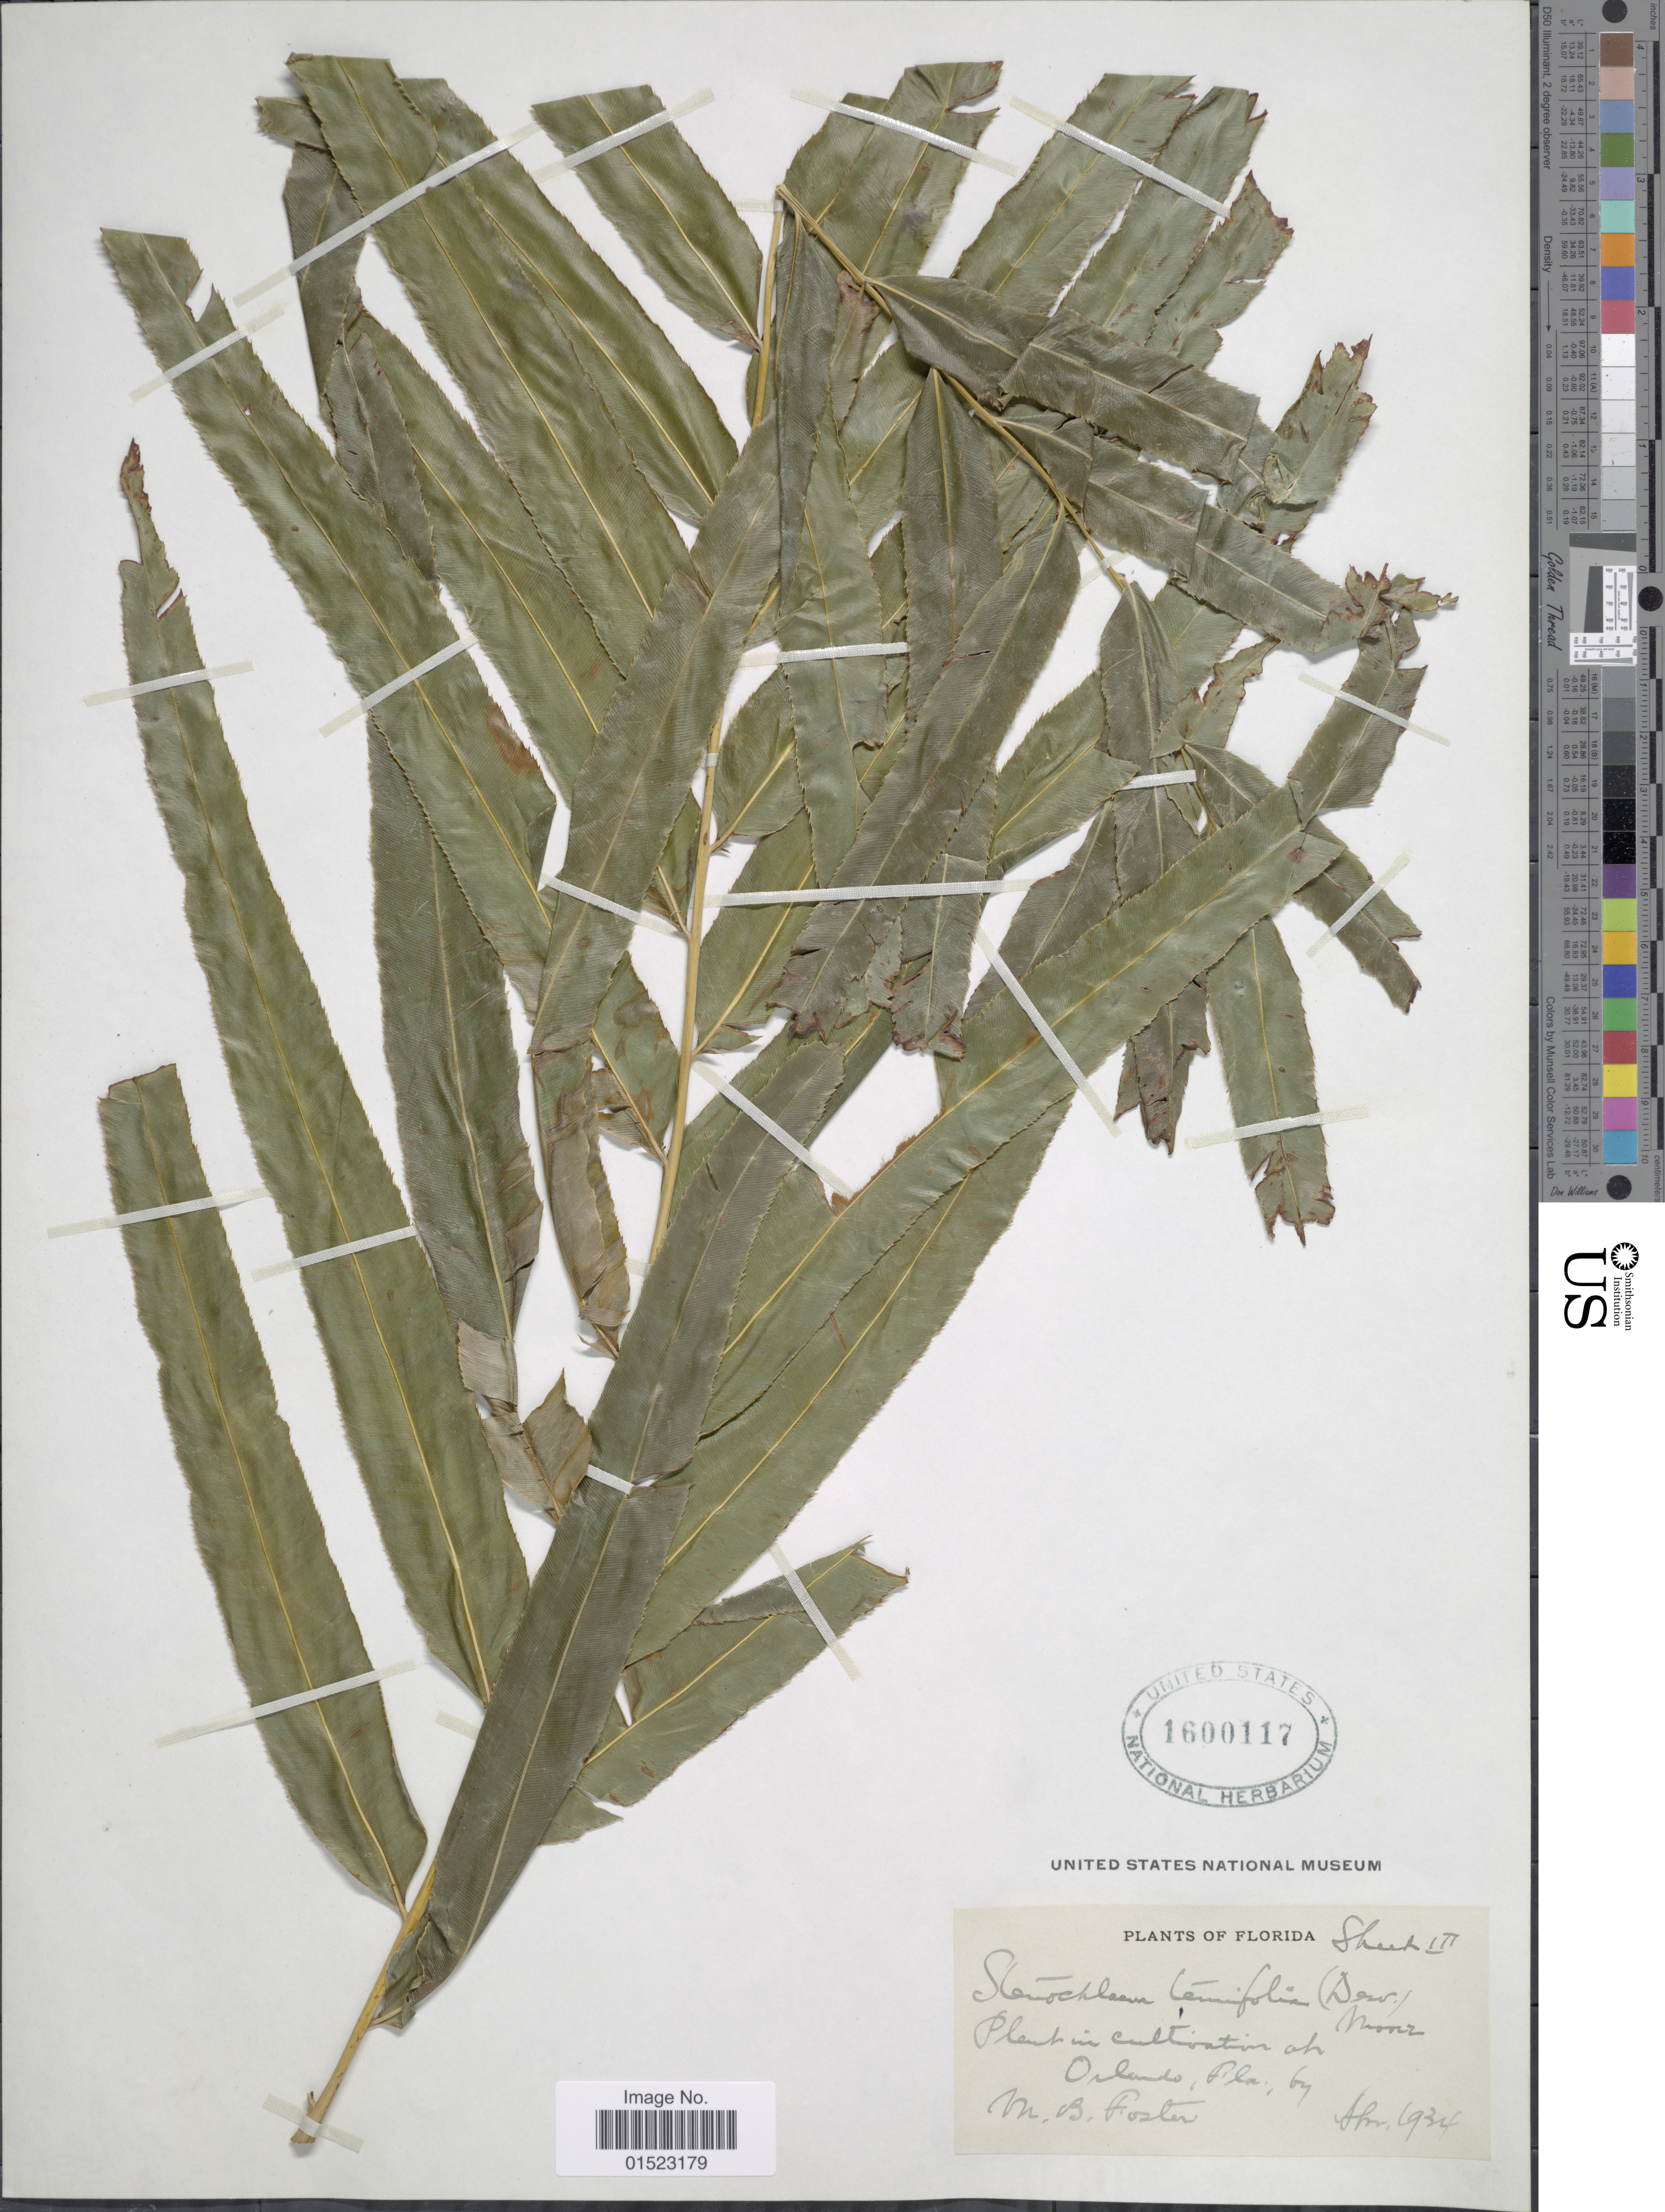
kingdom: Plantae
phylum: Tracheophyta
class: Polypodiopsida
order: Polypodiales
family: Blechnaceae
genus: Stenochlaena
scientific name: Stenochlaena tenuifolia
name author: (Desv.) T. Moore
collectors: M. B. Foster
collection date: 1934-04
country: United States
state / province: Florida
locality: Orlando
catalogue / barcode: US 1600117